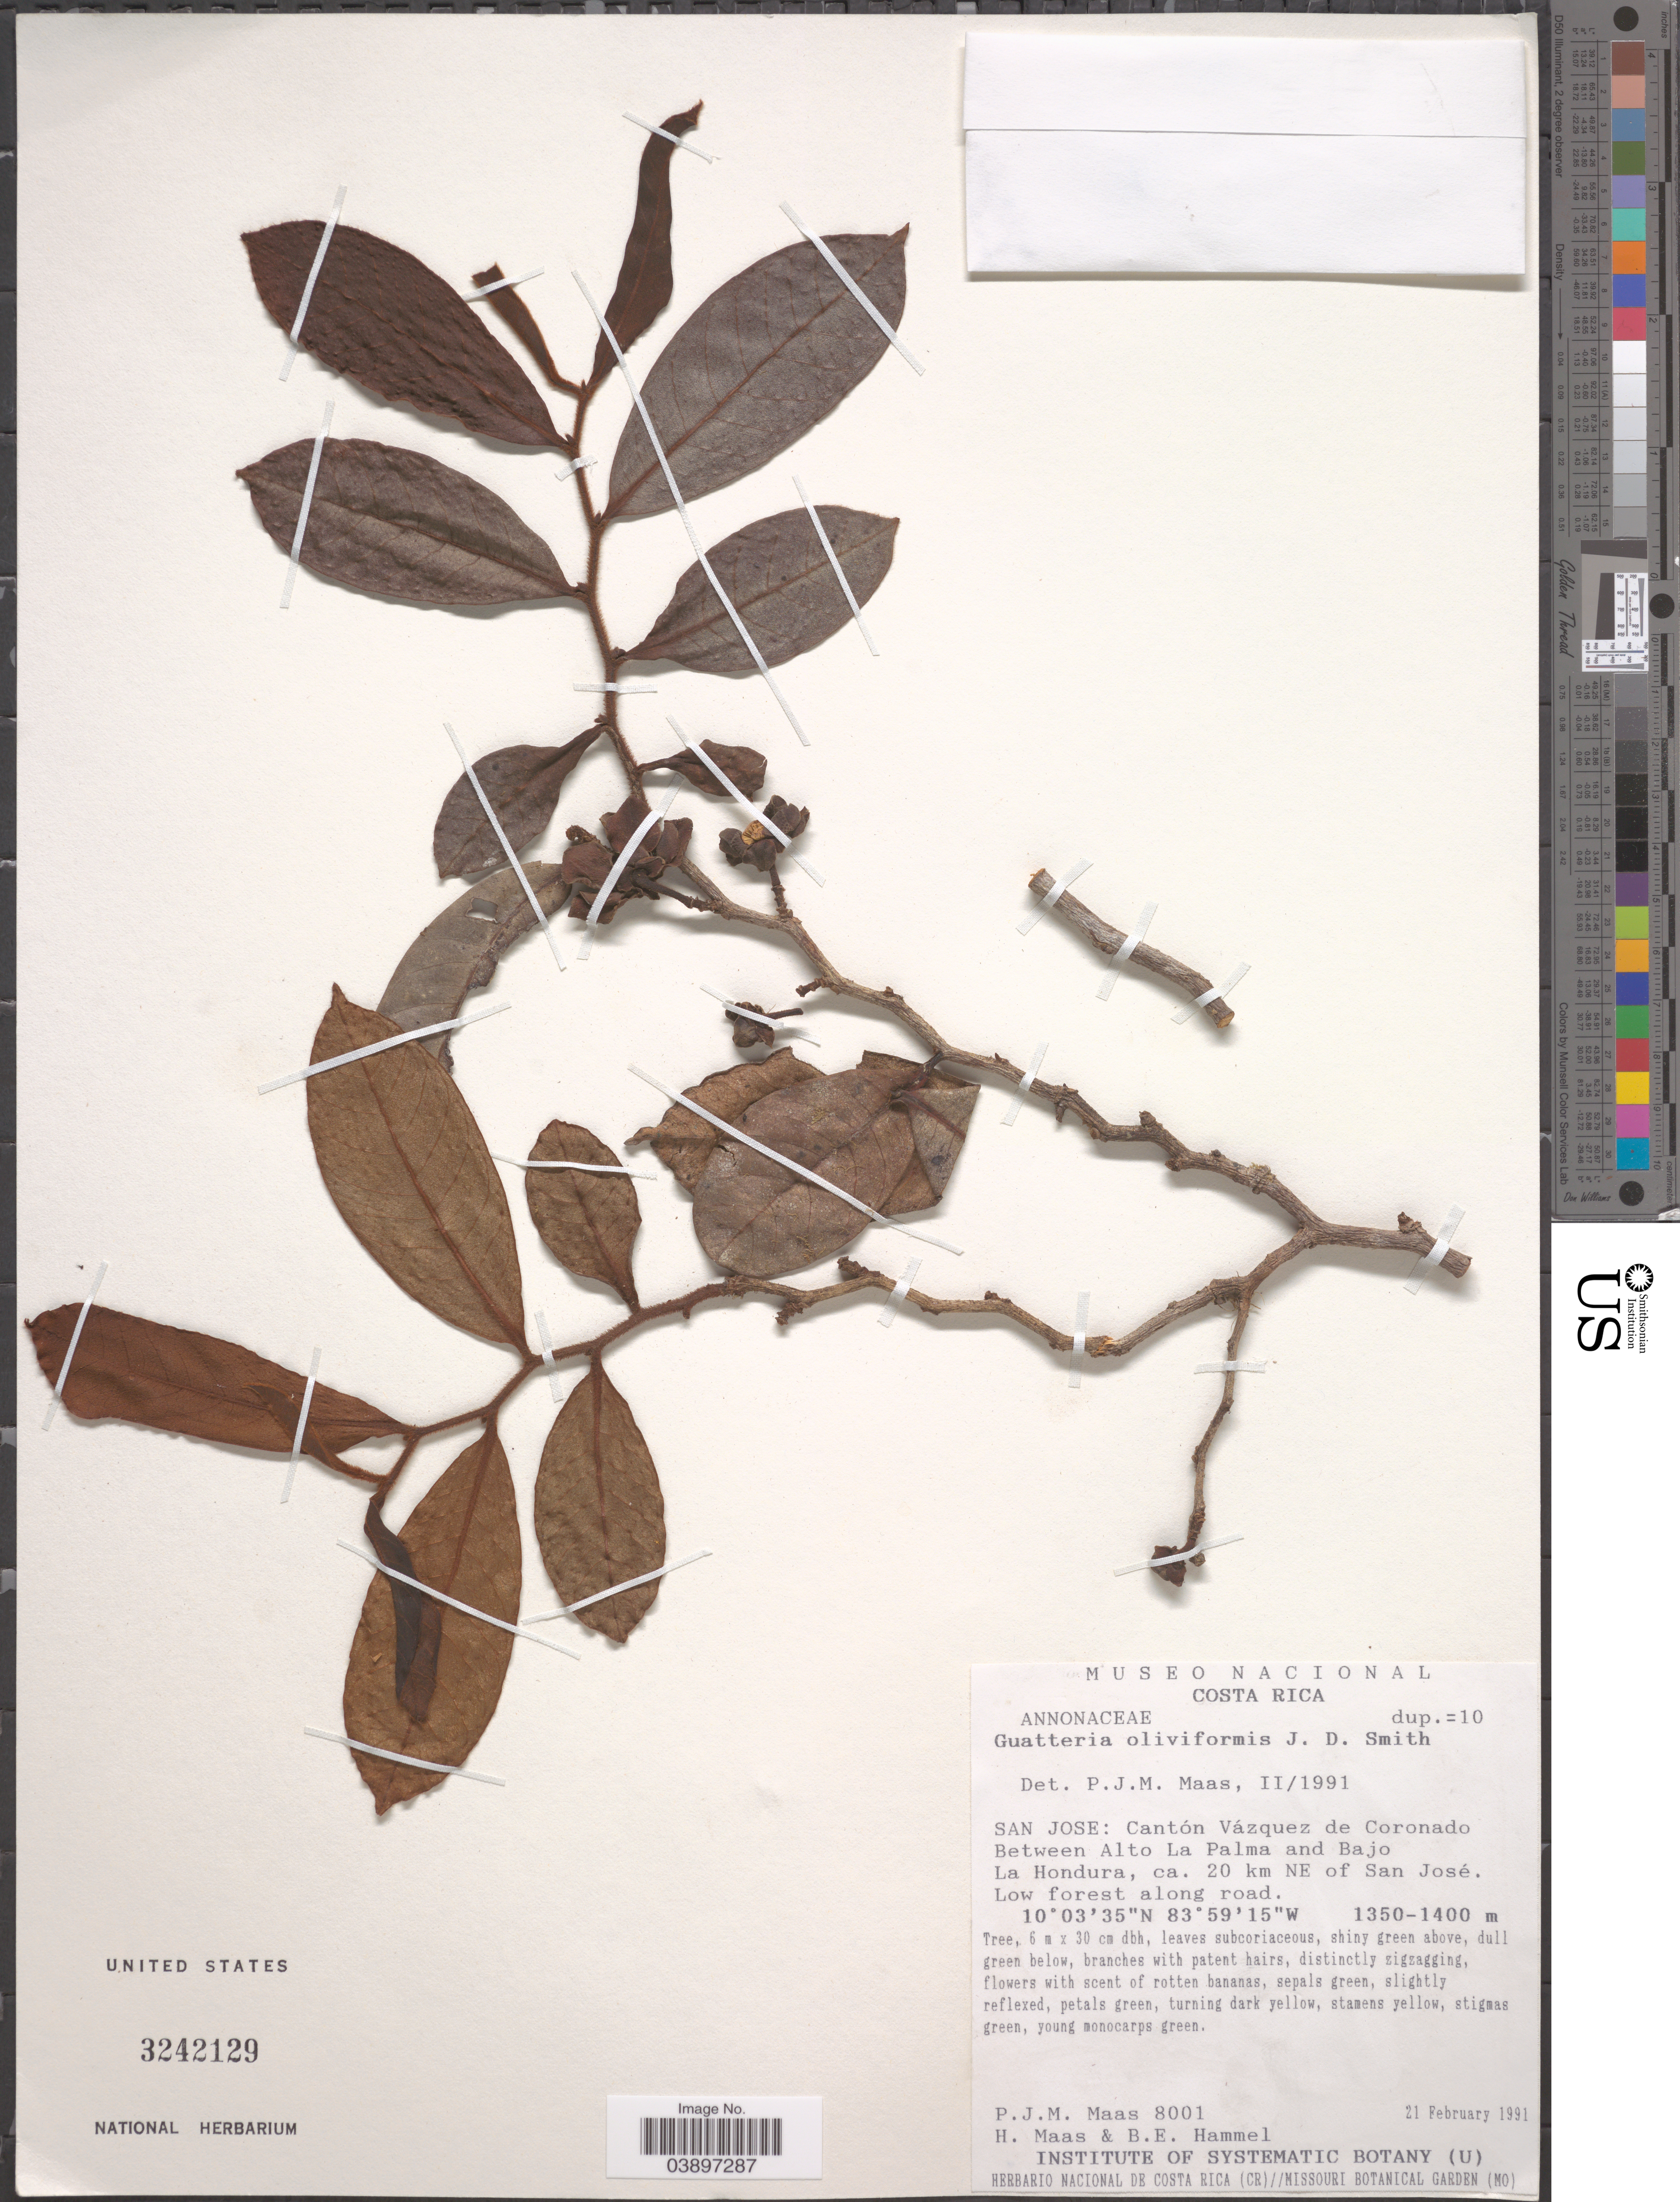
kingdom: Plantae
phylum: Tracheophyta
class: Magnoliopsida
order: Magnoliales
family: Annonaceae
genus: Guatteria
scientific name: Guatteria oliviformis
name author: Donn. Sm.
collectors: P. Maas, H. Maas & B. Hammel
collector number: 8001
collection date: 1991-02-21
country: Costa Rica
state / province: San José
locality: Cantón Vázquez de Coronado Between Alto La Palma and Bajo La Hondura, ca. 20 km NE of San José. Low forest along road.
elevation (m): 1350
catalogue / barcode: US 3242129